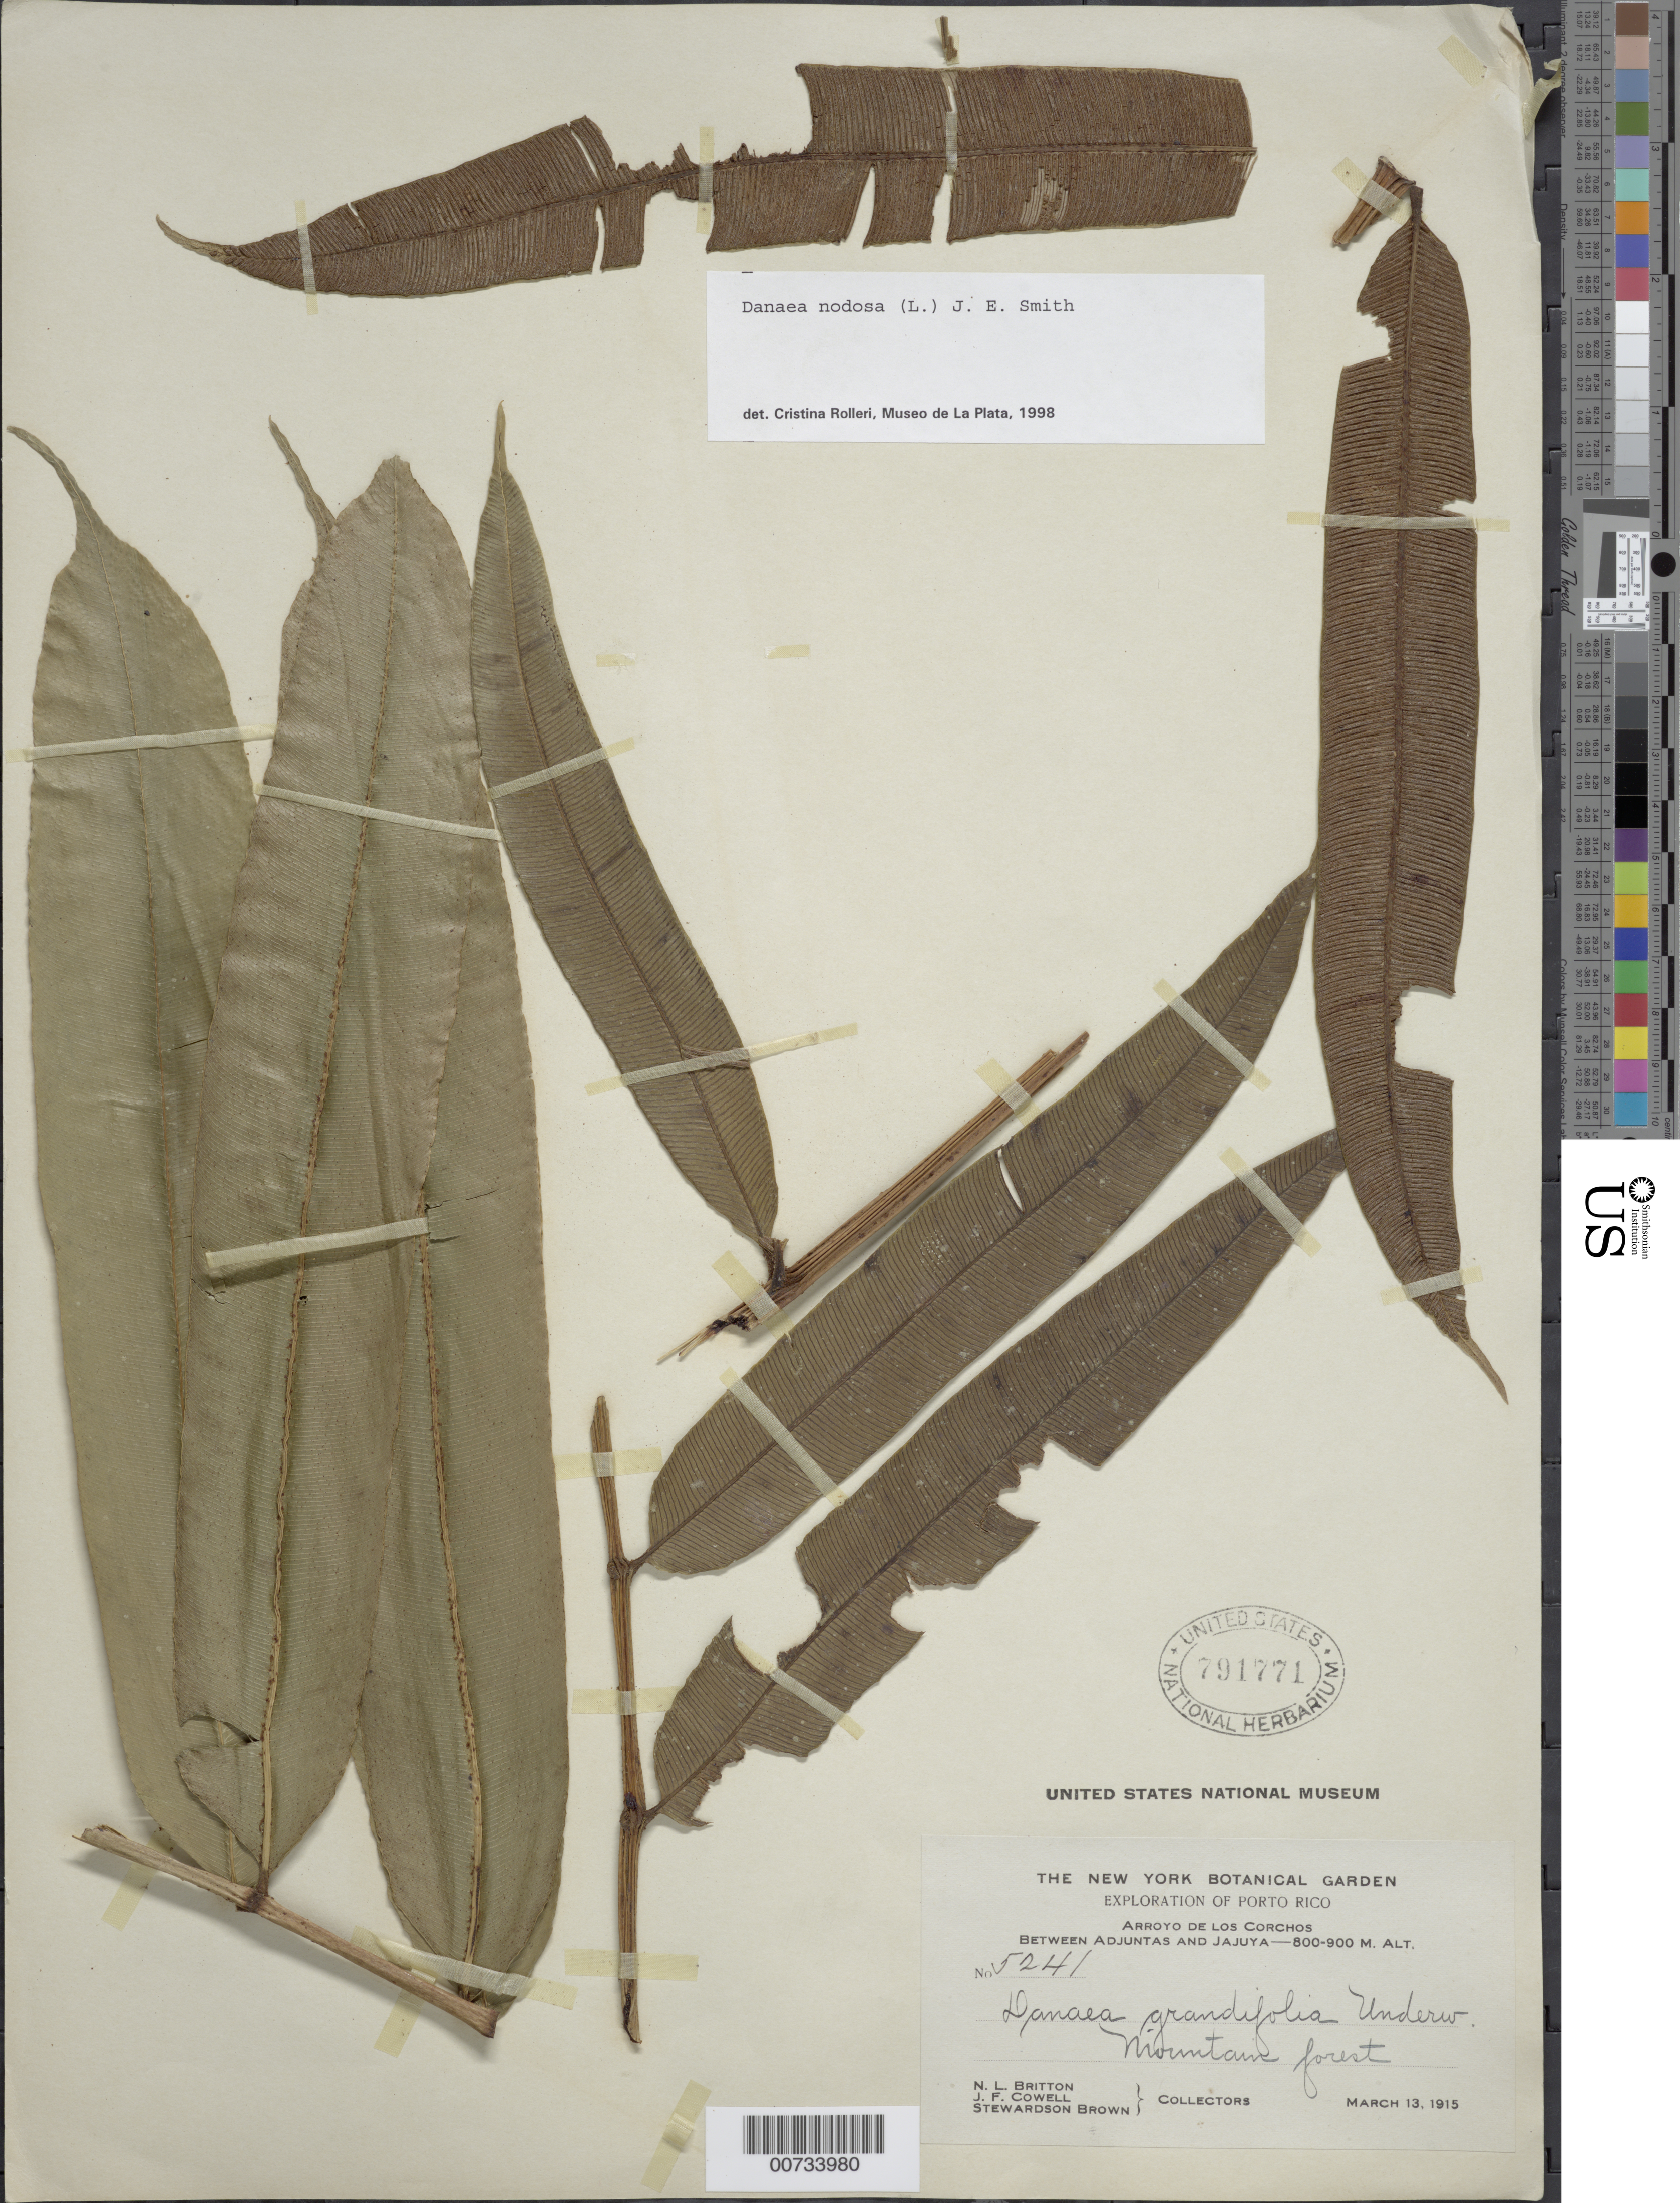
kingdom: Plantae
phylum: Tracheophyta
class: Polypodiopsida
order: Marattiales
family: Marattiaceae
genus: Danaea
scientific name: Danaea nodosa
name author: (L.) Sm.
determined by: Rolleri, Cristina H.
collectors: N. Britton, J. F. Cowell & S. Brown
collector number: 5241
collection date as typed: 13 Mar 1915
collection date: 1915-03-13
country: Puerto Rico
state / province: Adjuntas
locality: Arroyo de Los Corchos, btw Adjuntas and Jajuya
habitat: Mountain forest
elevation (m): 800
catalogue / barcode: US 791771